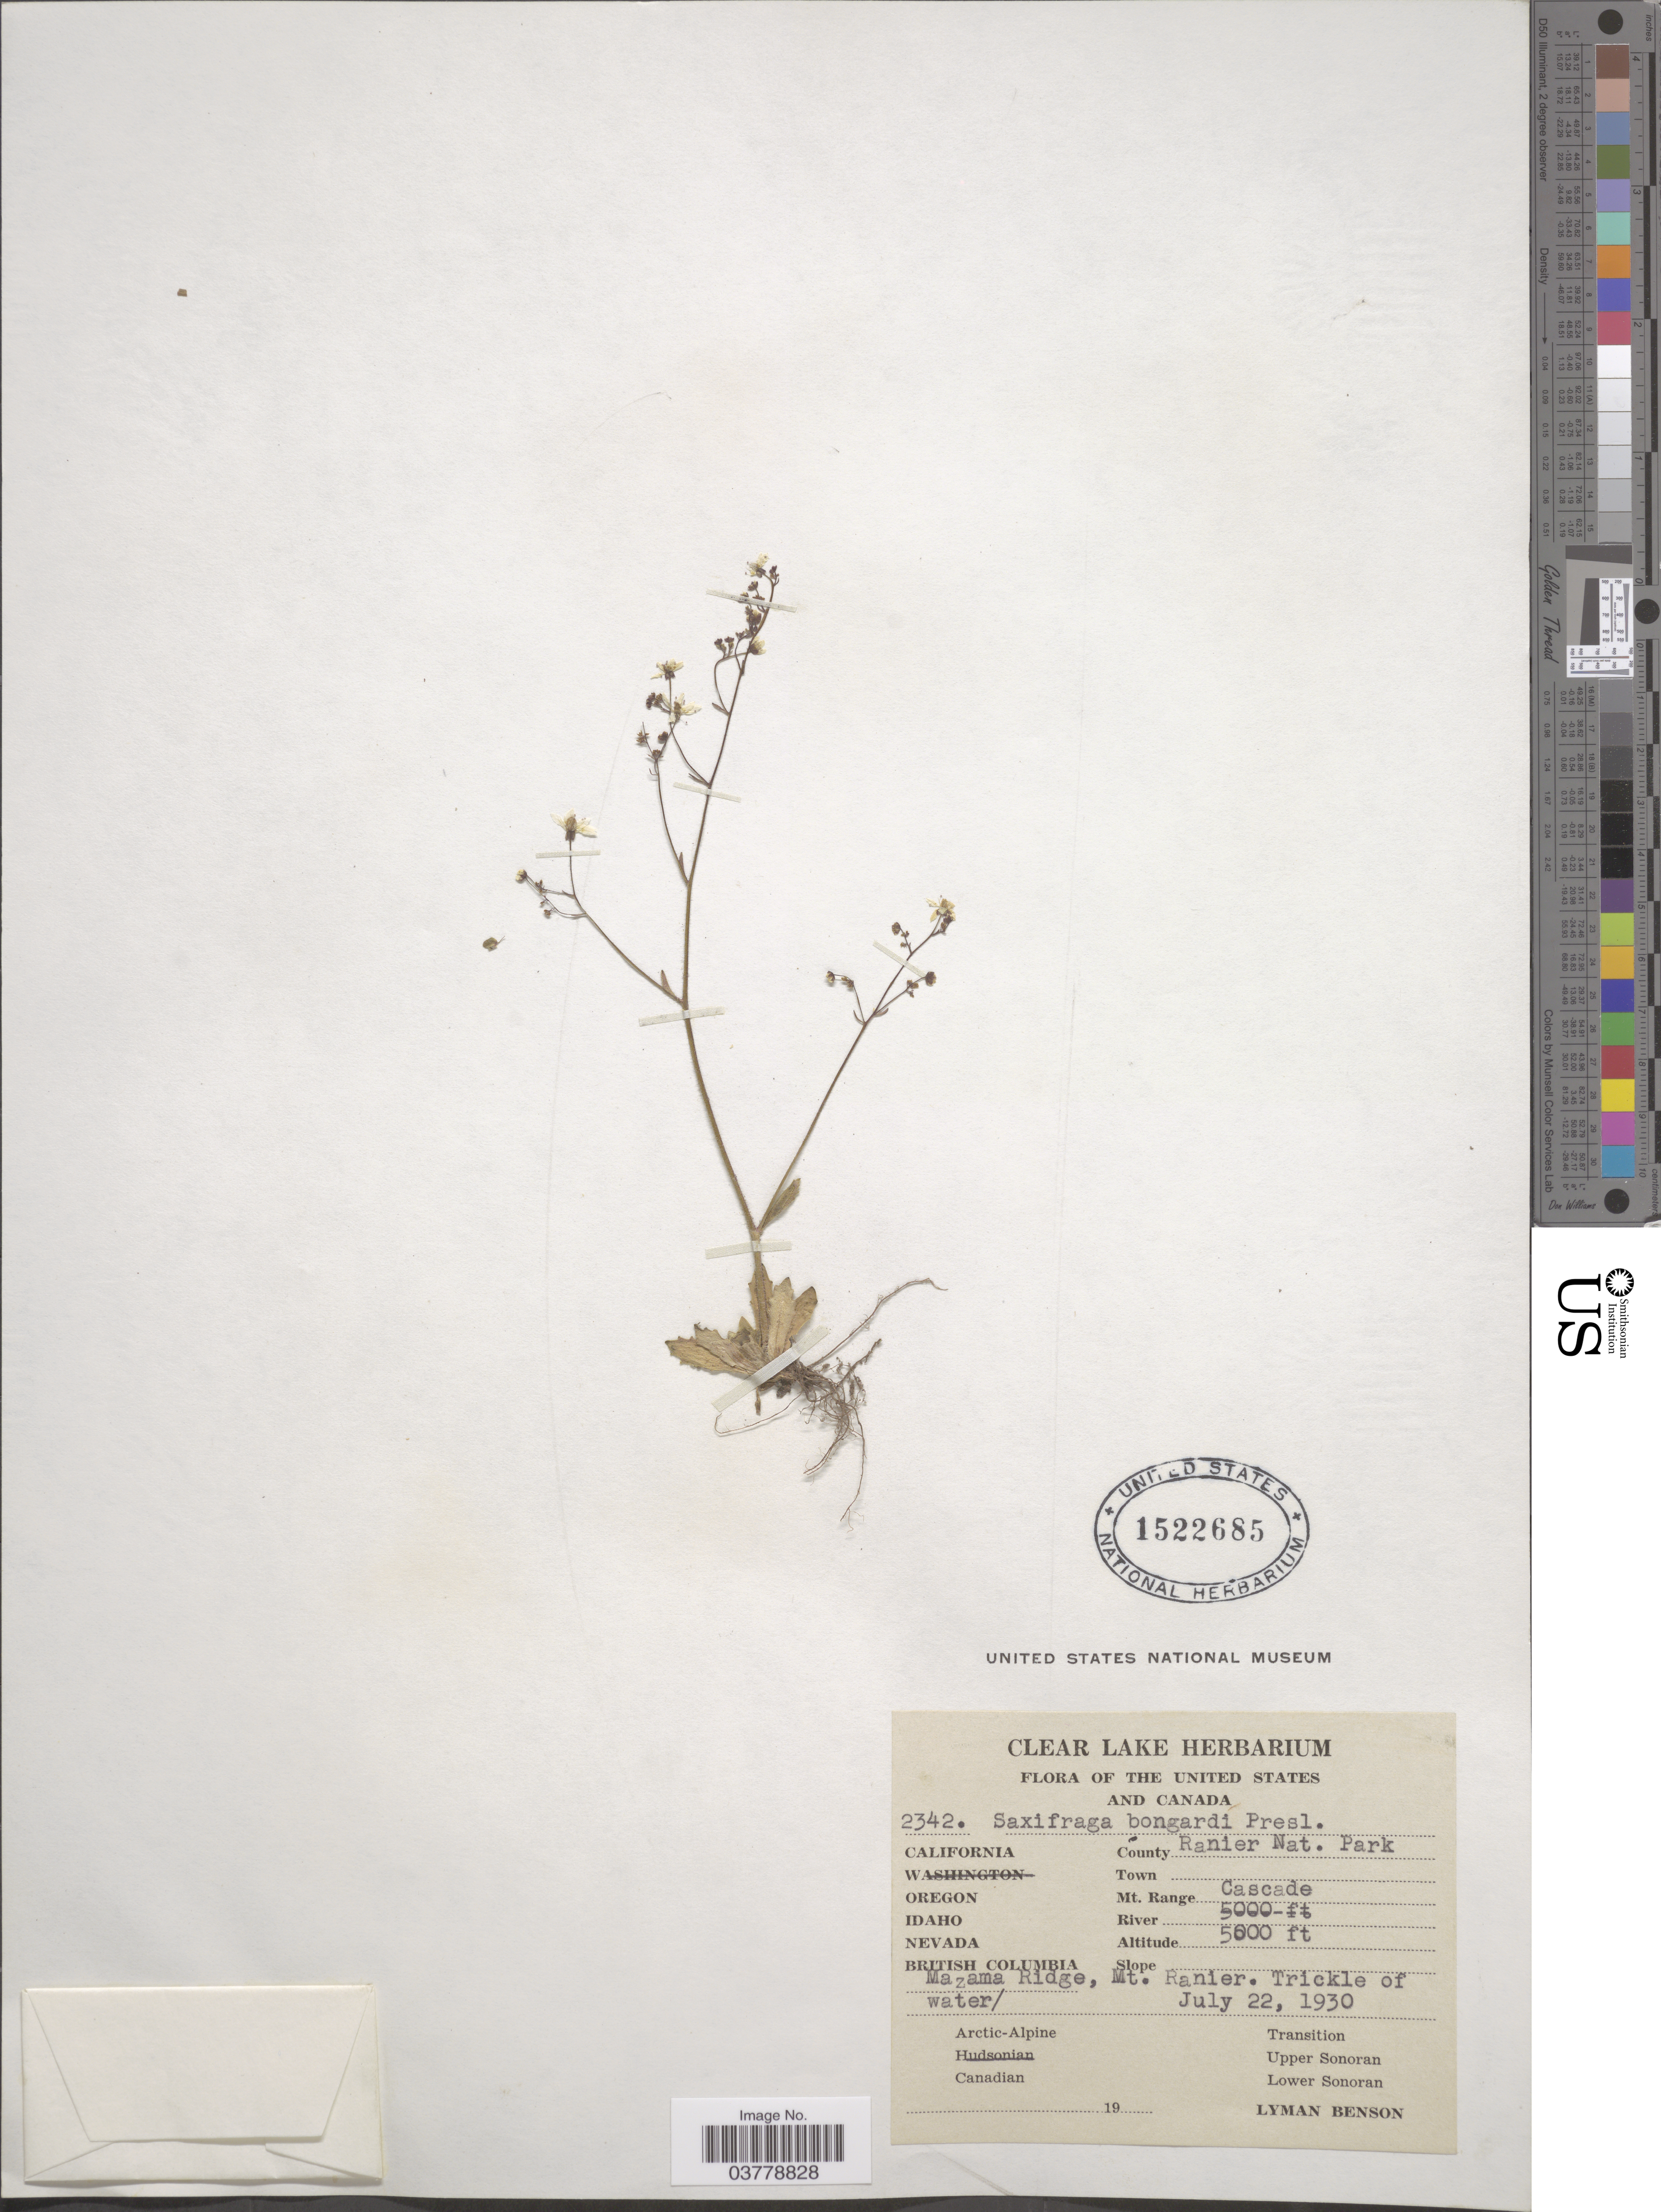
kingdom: Plantae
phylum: Tracheophyta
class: Magnoliopsida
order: Saxifragales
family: Saxifragaceae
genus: Micranthes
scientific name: Micranthes ferruginea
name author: (Graham) Brouillet & Gornall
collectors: L. D. Benson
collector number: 2342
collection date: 1930-07-22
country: United States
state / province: Washington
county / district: Lewis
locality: Rainier Nat. Park. Mt. Range Cascade. Mazama Ridge, Mt. Rainier.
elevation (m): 1524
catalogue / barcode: US 1522685